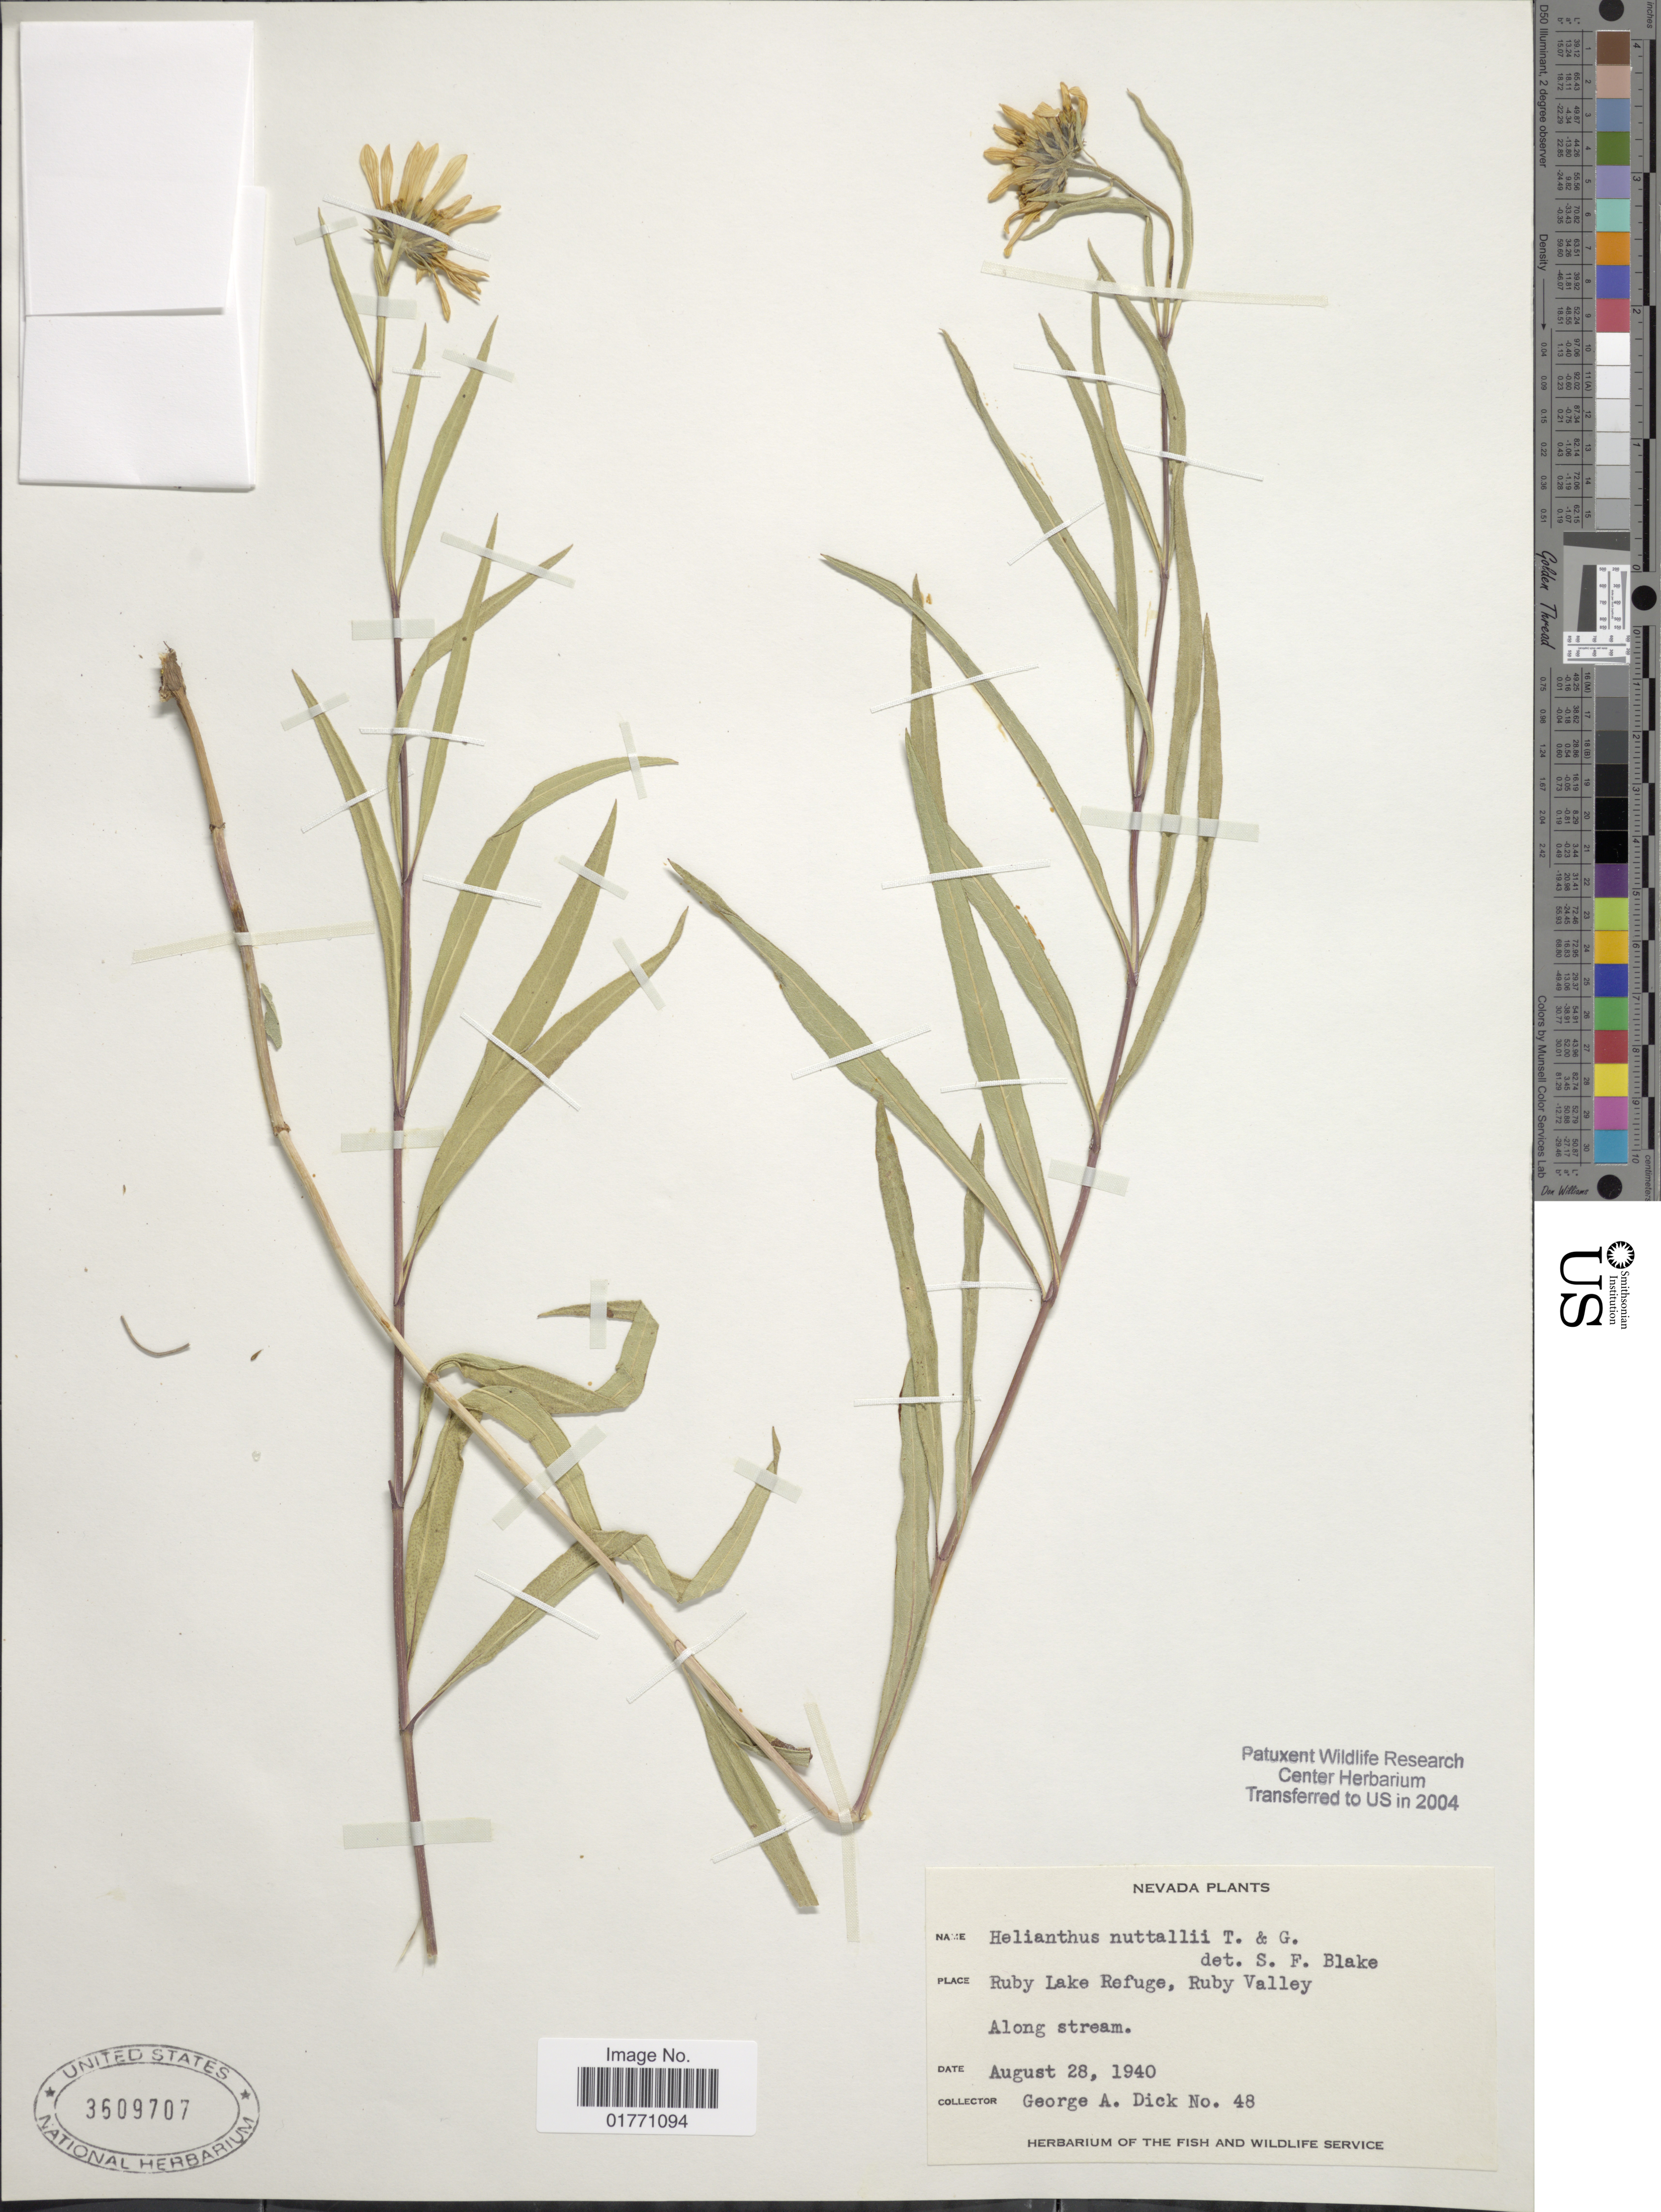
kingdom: Plantae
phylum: Tracheophyta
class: Magnoliopsida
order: Asterales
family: Asteraceae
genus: Helianthus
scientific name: Helianthus nuttallii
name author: Torr. & A. Gray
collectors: G. Dick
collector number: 48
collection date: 1940-08-28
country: United States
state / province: Nevada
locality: Ruby Lake Refuge, Ruby Valley, along stream.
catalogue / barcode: US 3609707